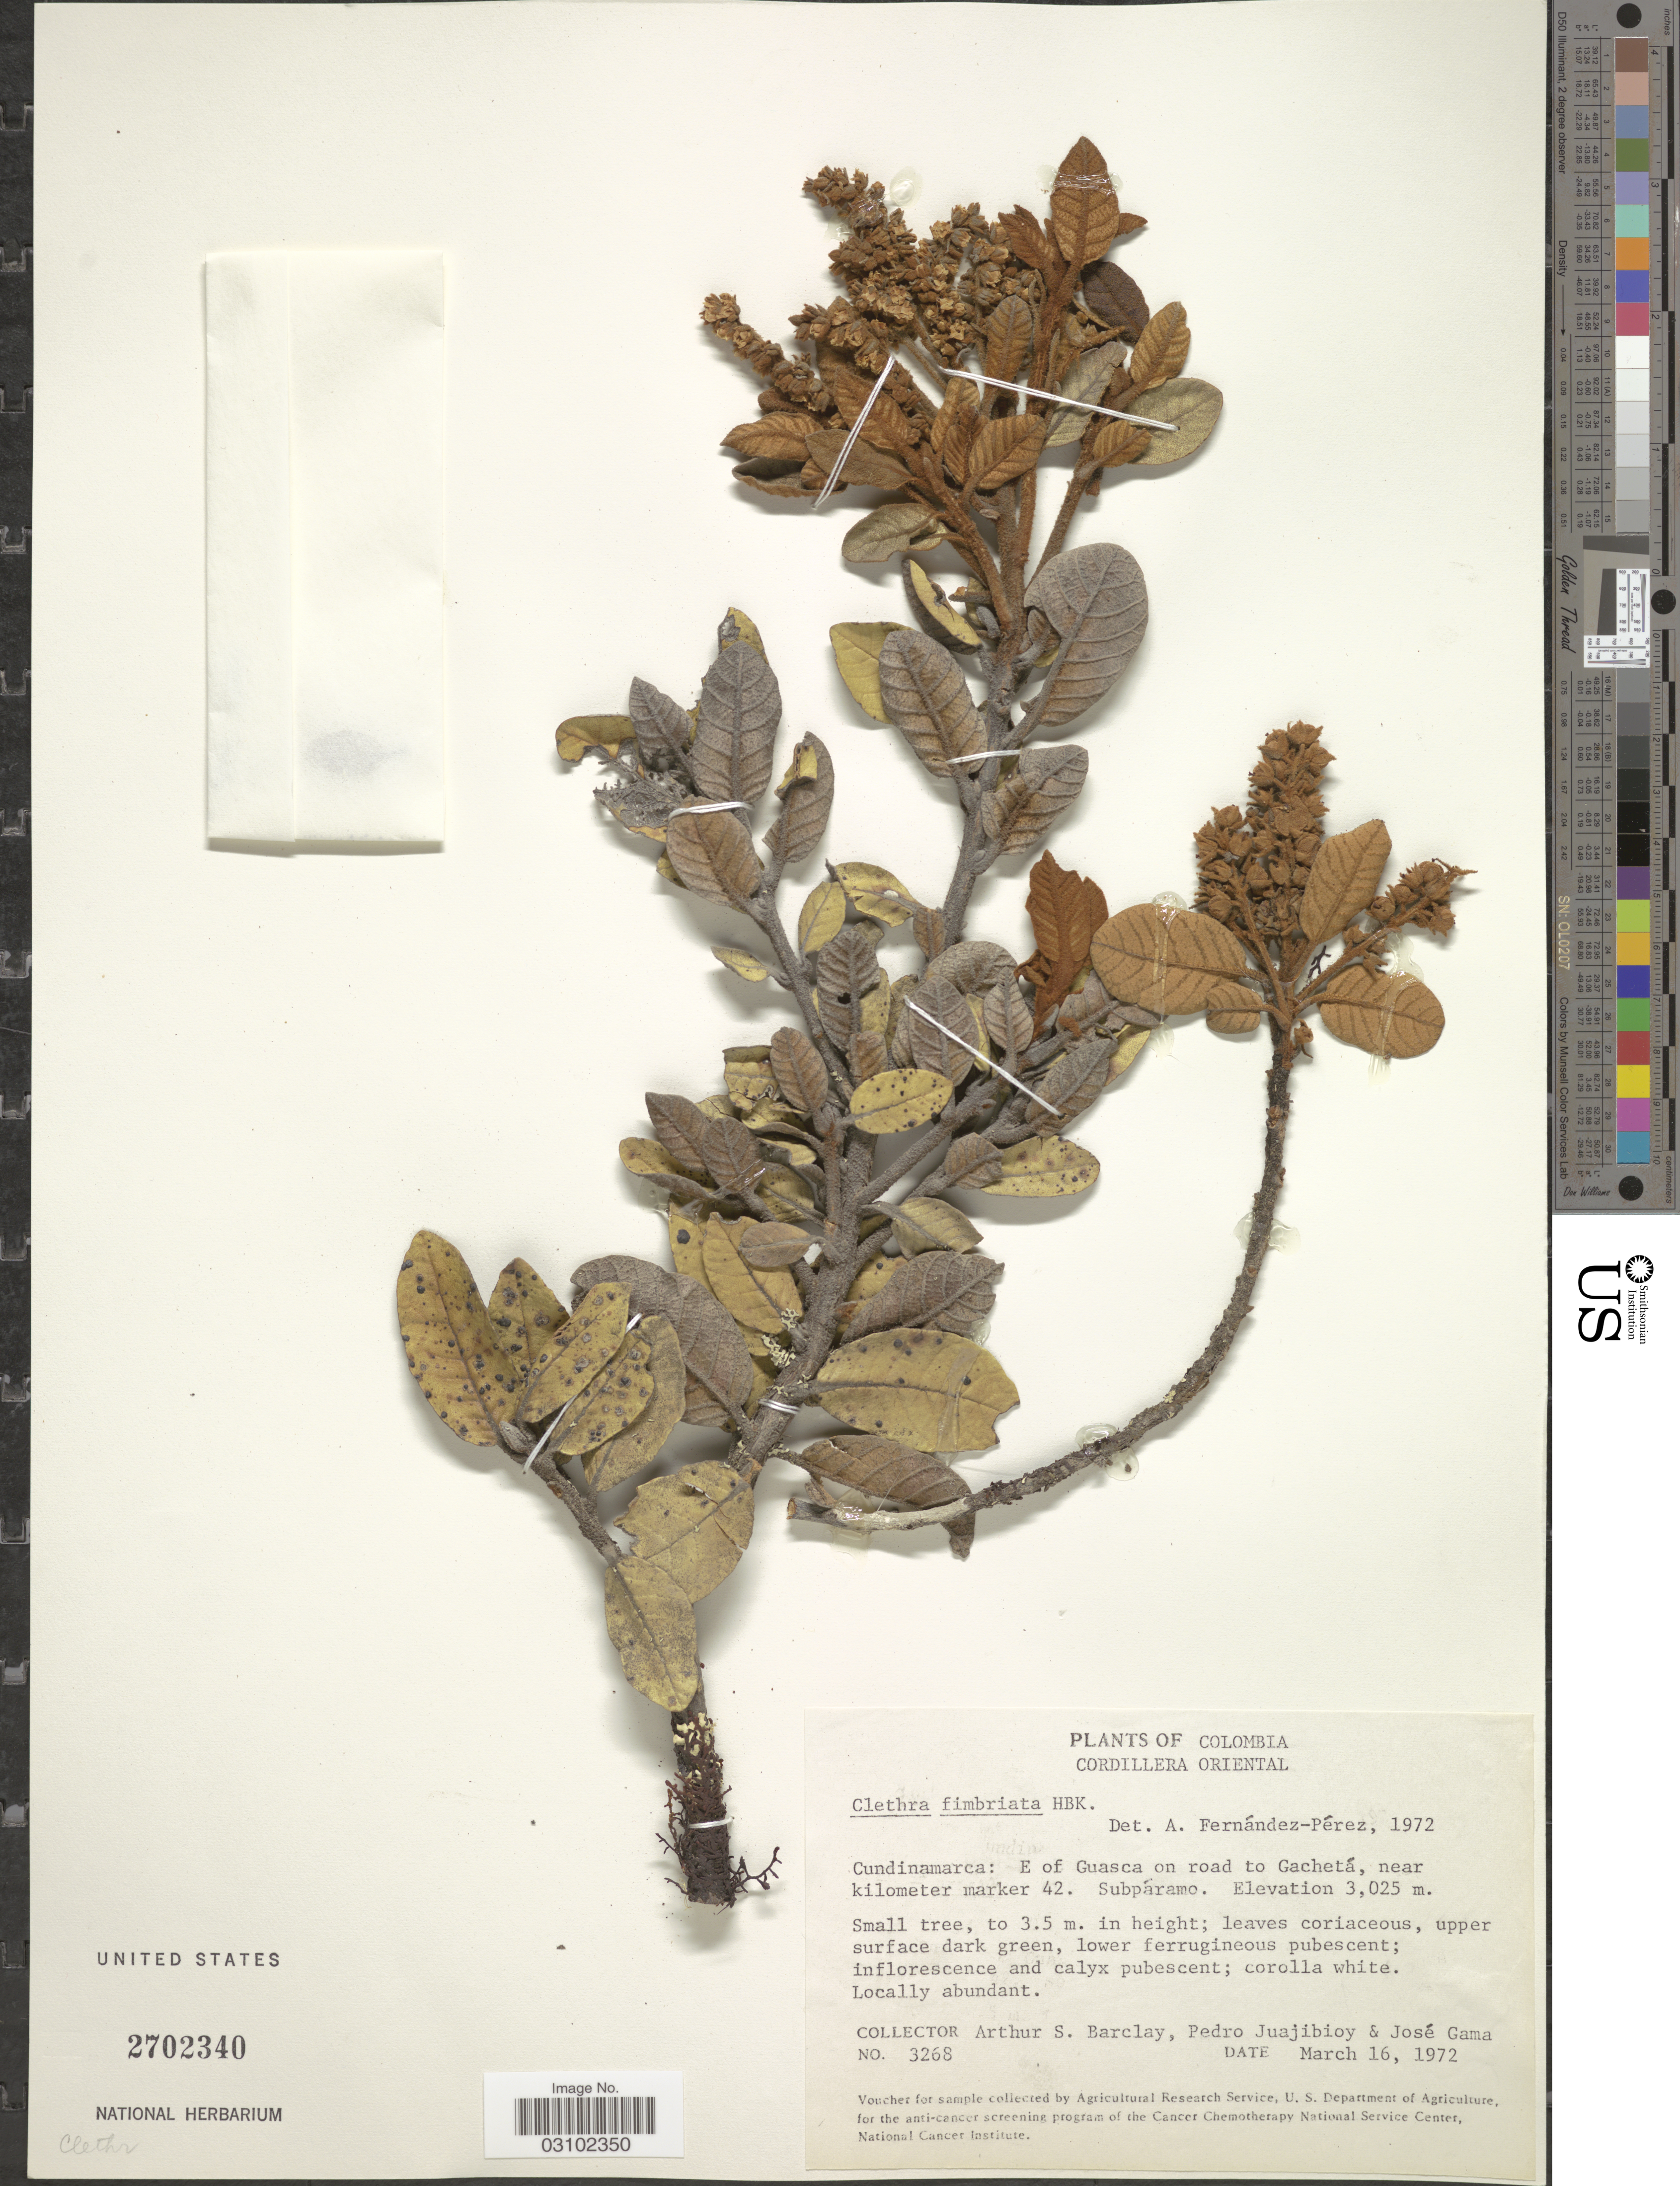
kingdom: Plantae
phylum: Tracheophyta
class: Magnoliopsida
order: Ericales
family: Clethraceae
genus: Clethra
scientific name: Clethra fimbriata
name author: Kunth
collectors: A. S. Barclay, P. Juajibioy & J. Gama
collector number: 3268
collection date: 1972-03-16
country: Colombia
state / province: Cundinamarca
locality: Cordillera Oriental, E of Guasca on road to Gachetá, near kilometer marker 42.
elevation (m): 3025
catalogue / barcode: US 2702340